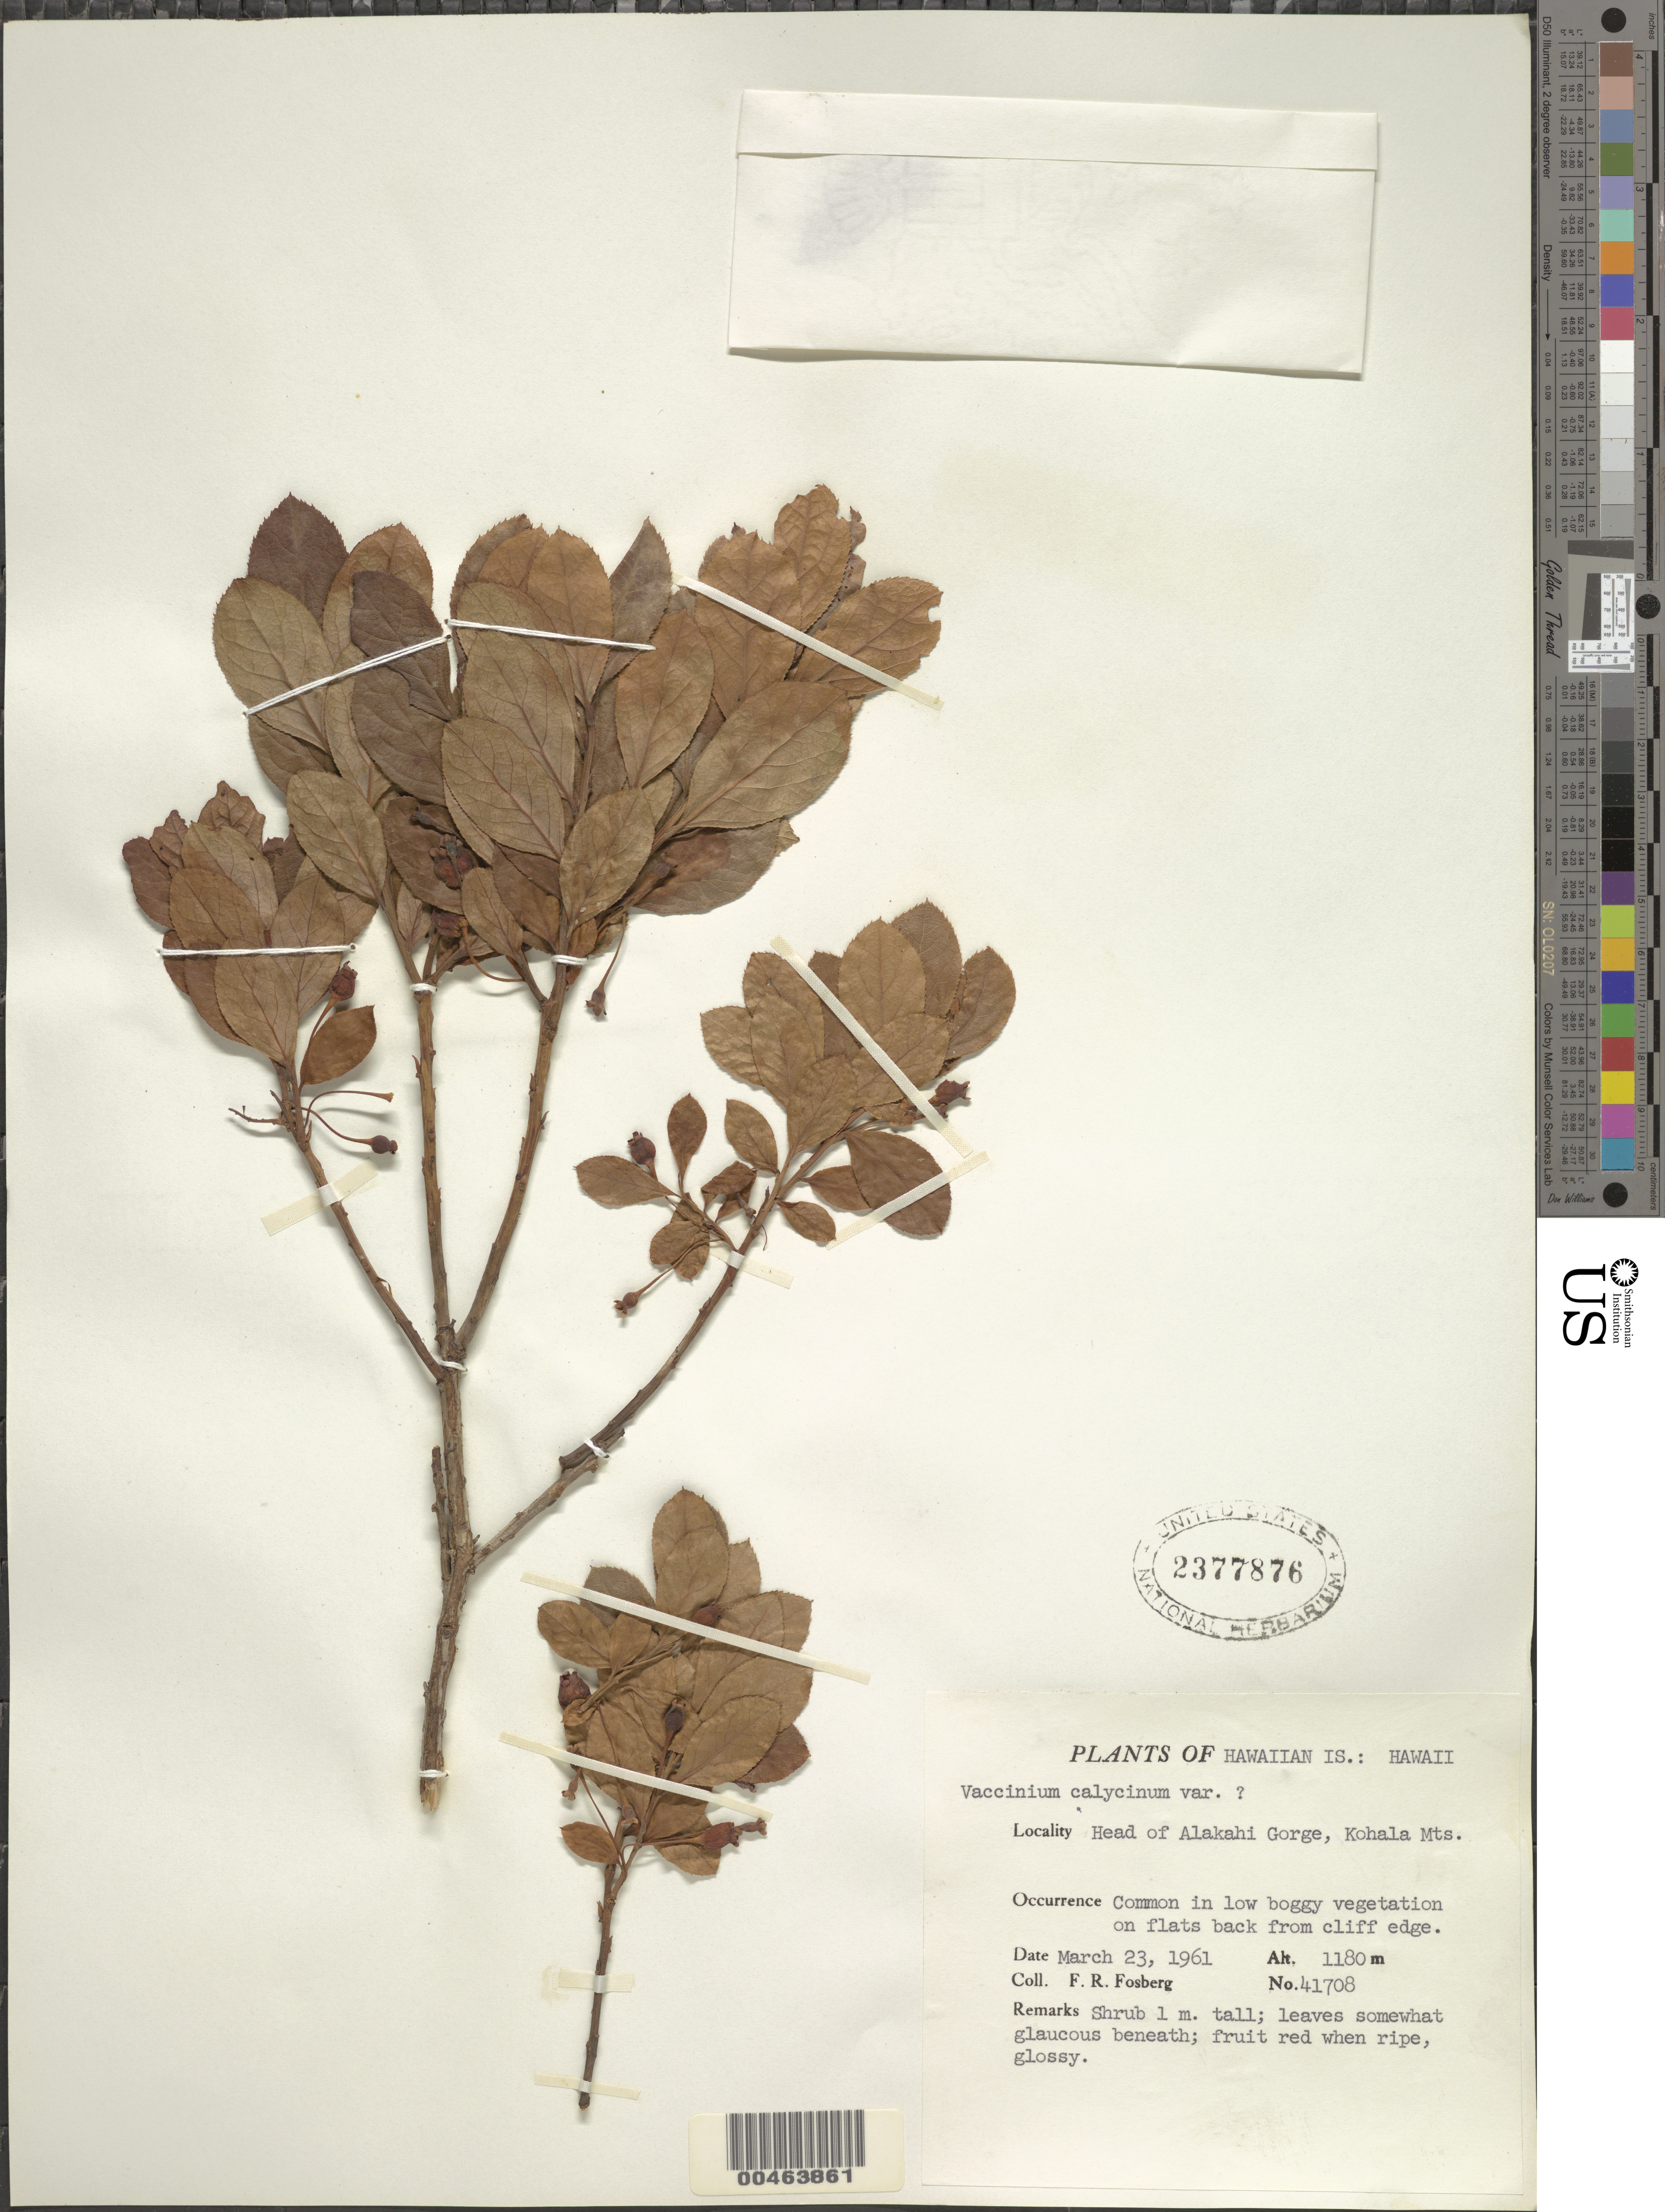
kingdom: Plantae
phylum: Tracheophyta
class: Magnoliopsida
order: Ericales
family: Ericaceae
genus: Vaccinium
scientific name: Vaccinium calycinum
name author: Sm.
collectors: F. R. Fosberg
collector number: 41708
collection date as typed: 23 Mar 1961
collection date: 1961-03-23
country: United States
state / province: Hawaii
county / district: Hawaii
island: Hawaii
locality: Head of Alakahi Gorge, Kohala Mts.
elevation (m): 1180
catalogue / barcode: US 2377876